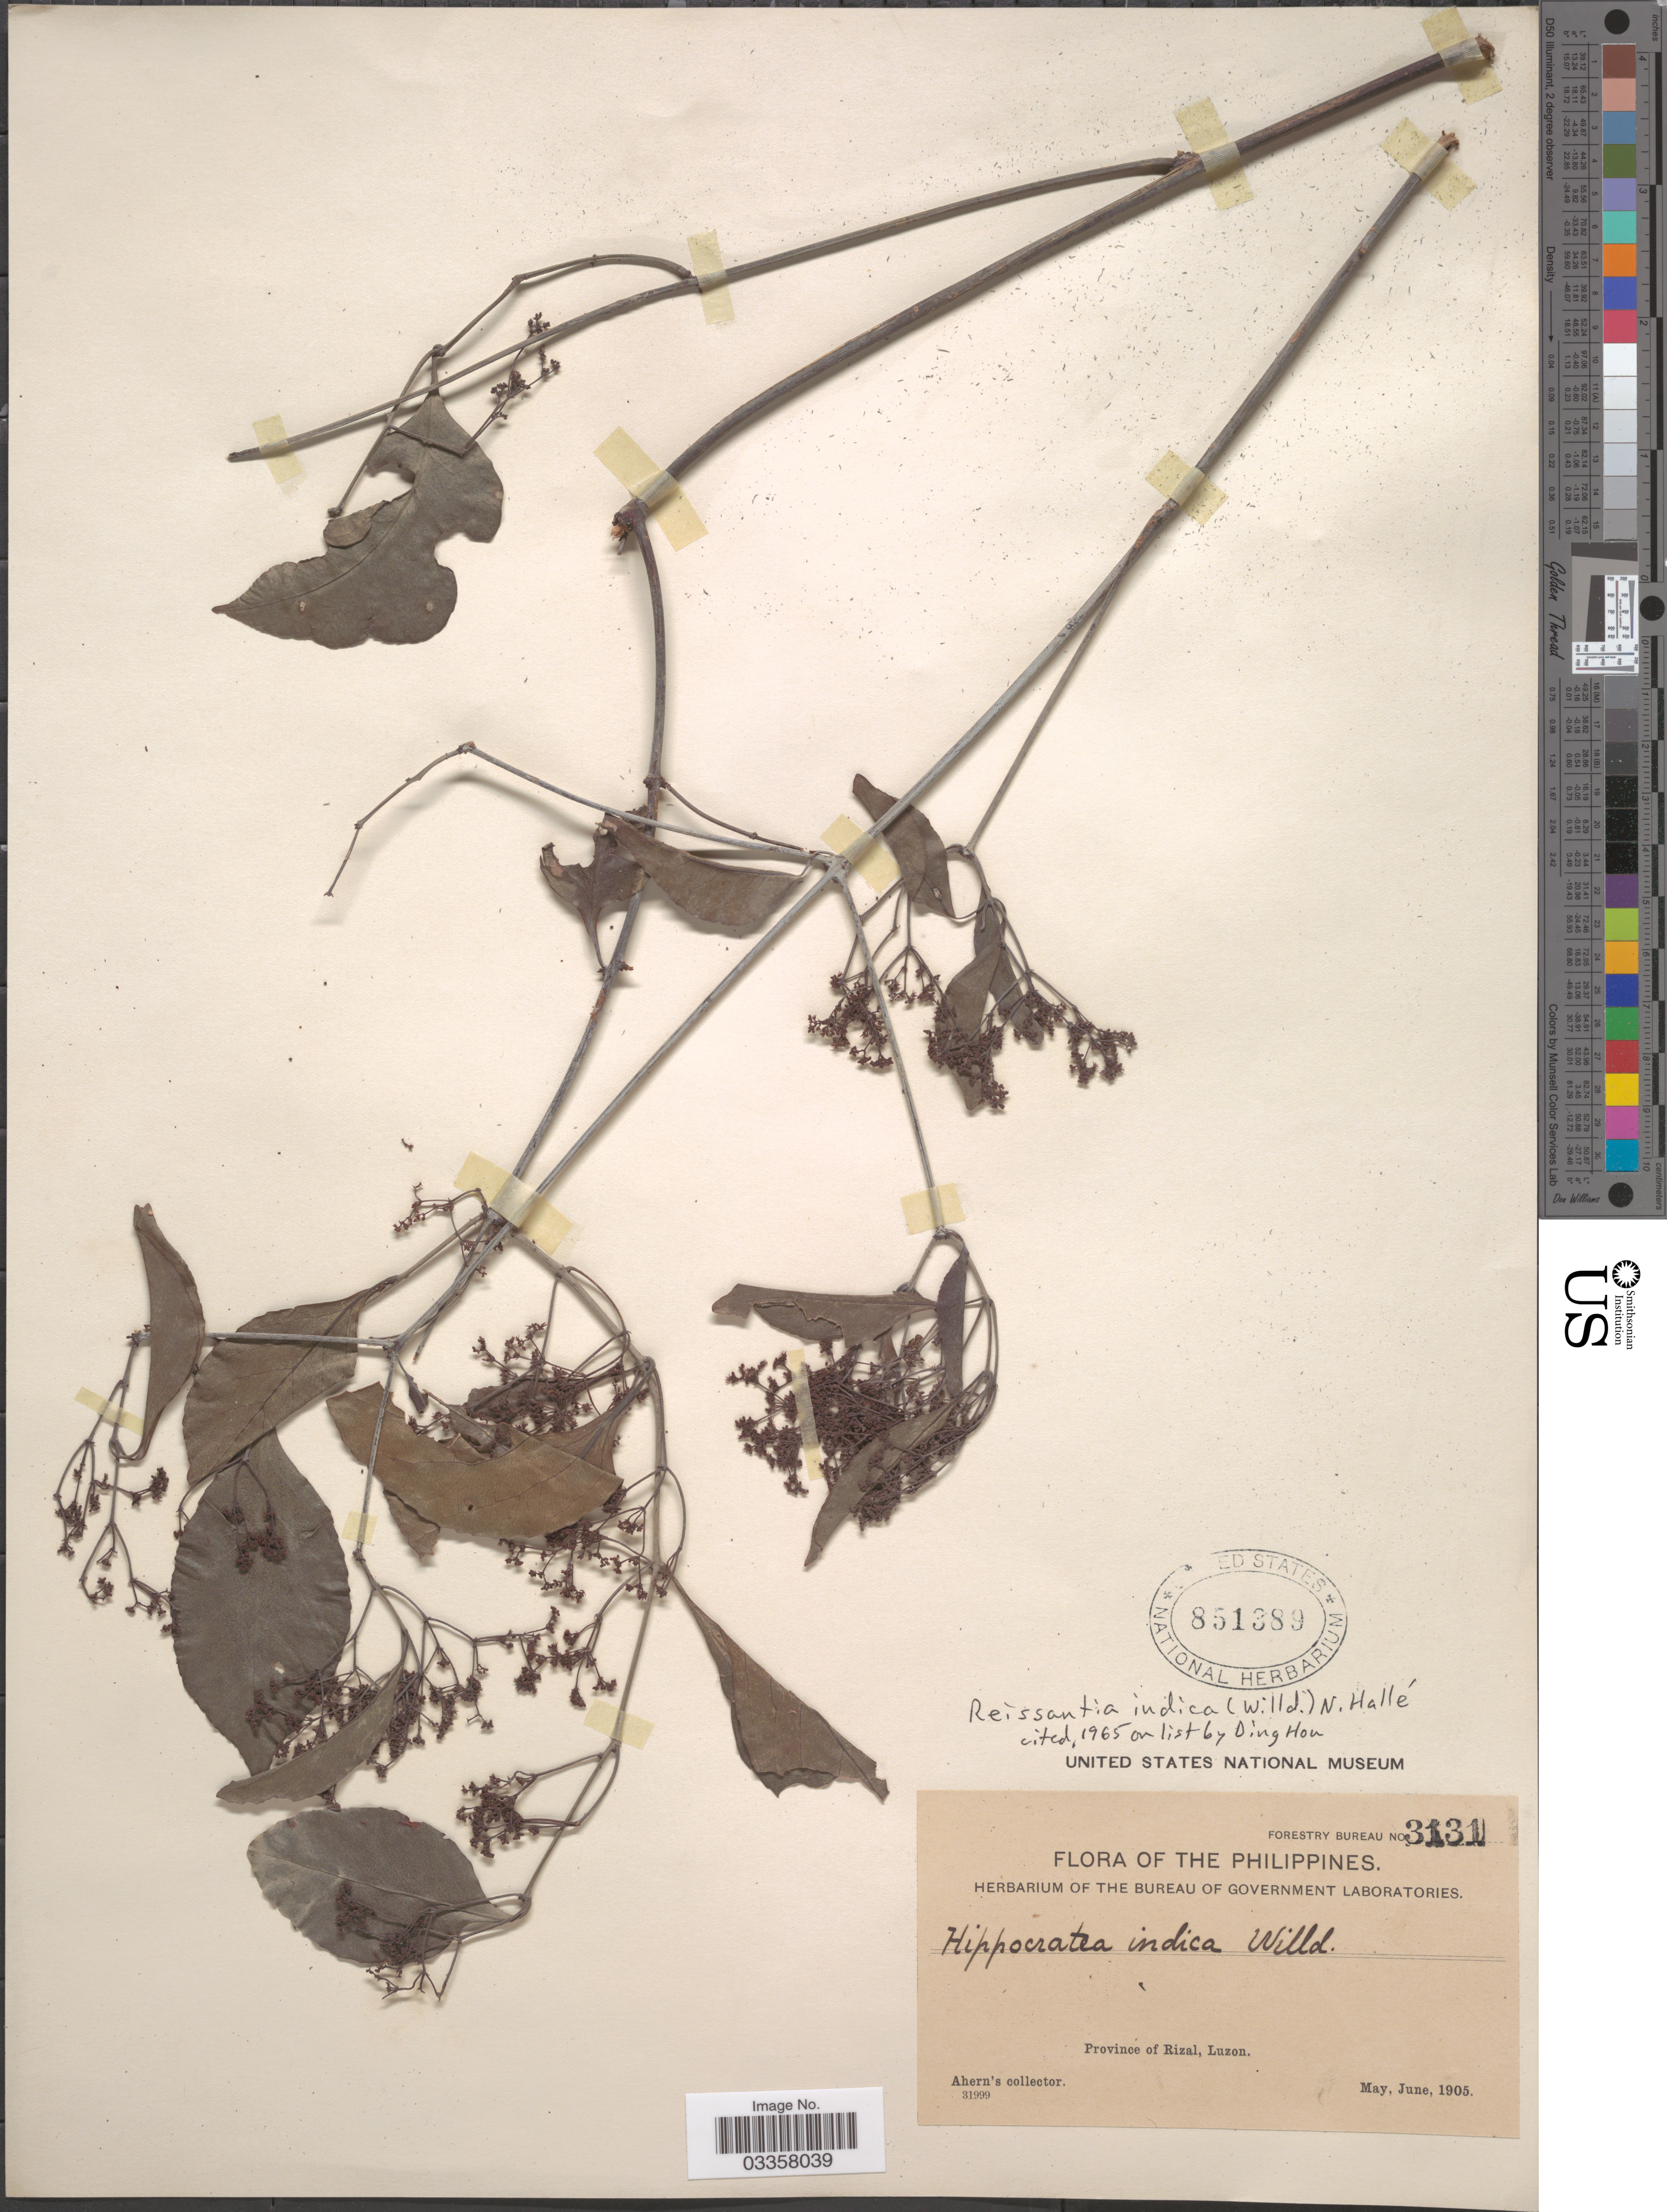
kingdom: Plantae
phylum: Tracheophyta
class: Magnoliopsida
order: Celastrales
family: Celastraceae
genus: Reissantia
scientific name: Reissantia indica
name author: (Willd.) N. Hallé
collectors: Ahern's collector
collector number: Forestry Bureau 3131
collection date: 1905-05/1905-06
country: Philippines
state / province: Calabarzon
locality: Province of Rizal, Luzon.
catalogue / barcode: US 851389